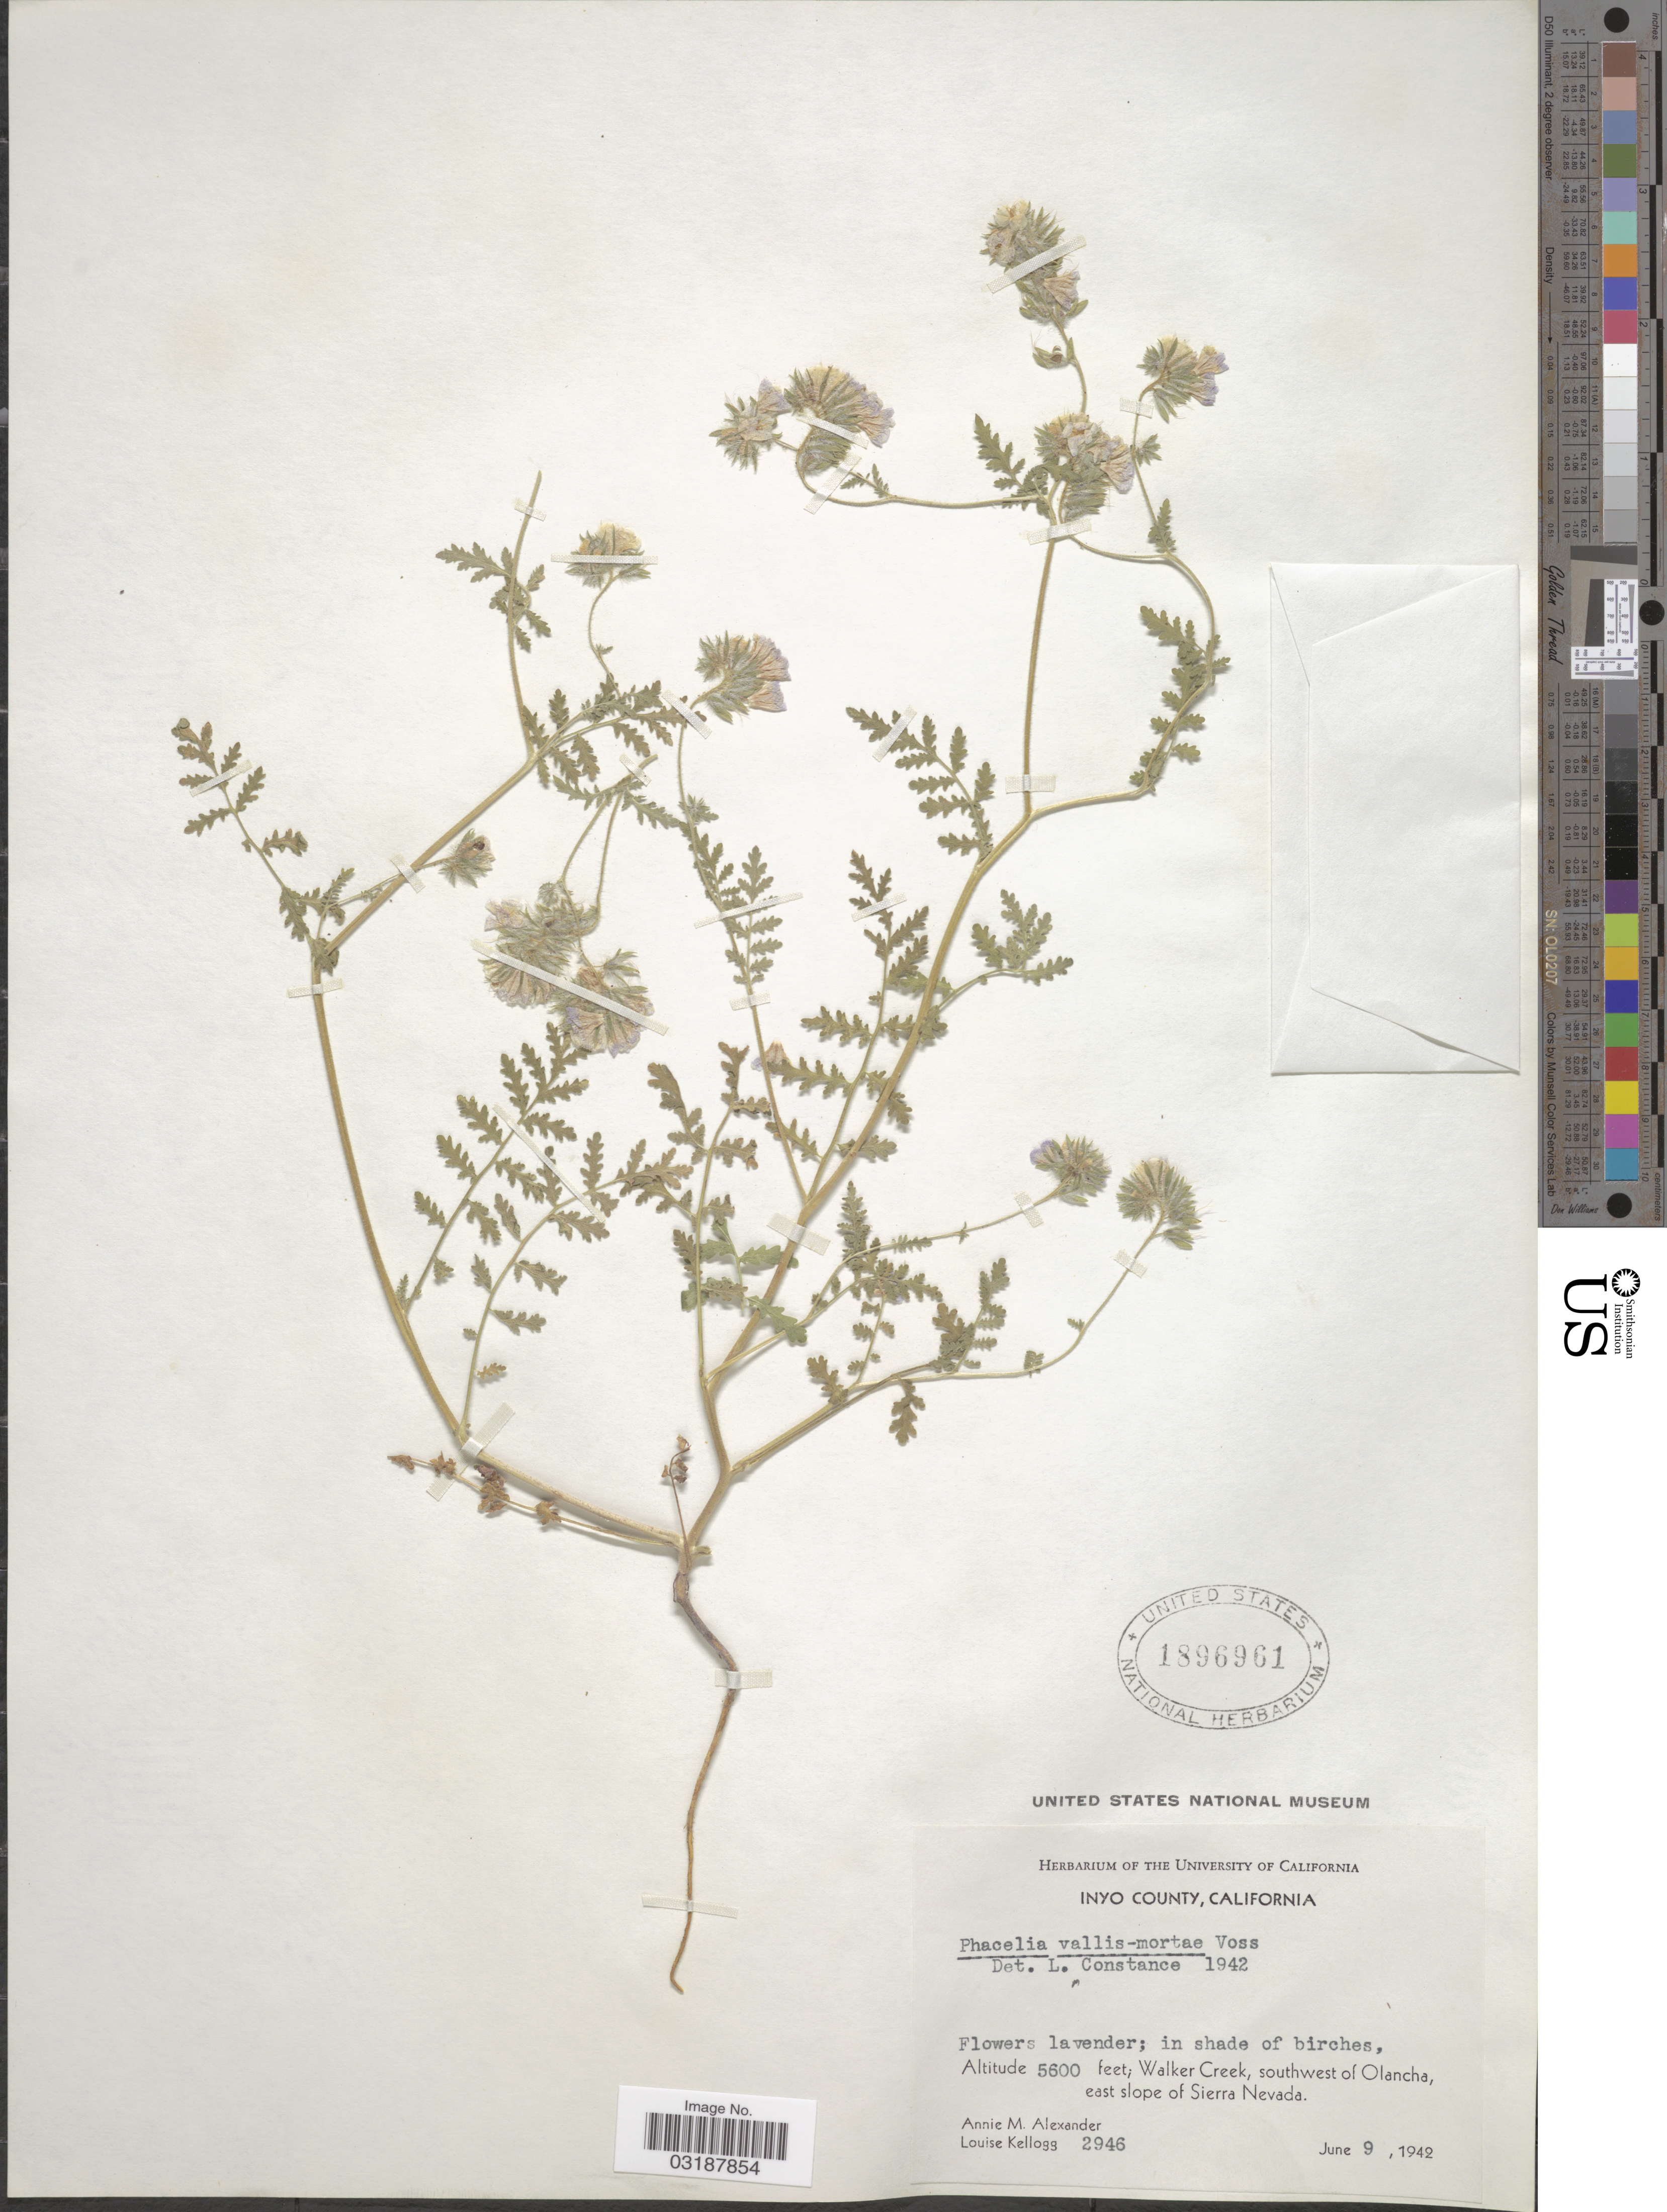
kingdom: Plantae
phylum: Tracheophyta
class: Magnoliopsida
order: Boraginales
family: Hydrophyllaceae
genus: Phacelia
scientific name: Phacelia vallis-mortae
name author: J.W. Voss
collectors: A. M. Alexander & L. Kellogg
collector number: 2946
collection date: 1942-06-09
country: United States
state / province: California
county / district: Inyo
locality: Inyo County, Walker Creek, southwest of Olancha, east slopes of Sierra Nevada.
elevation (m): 1707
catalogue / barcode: US 1896961